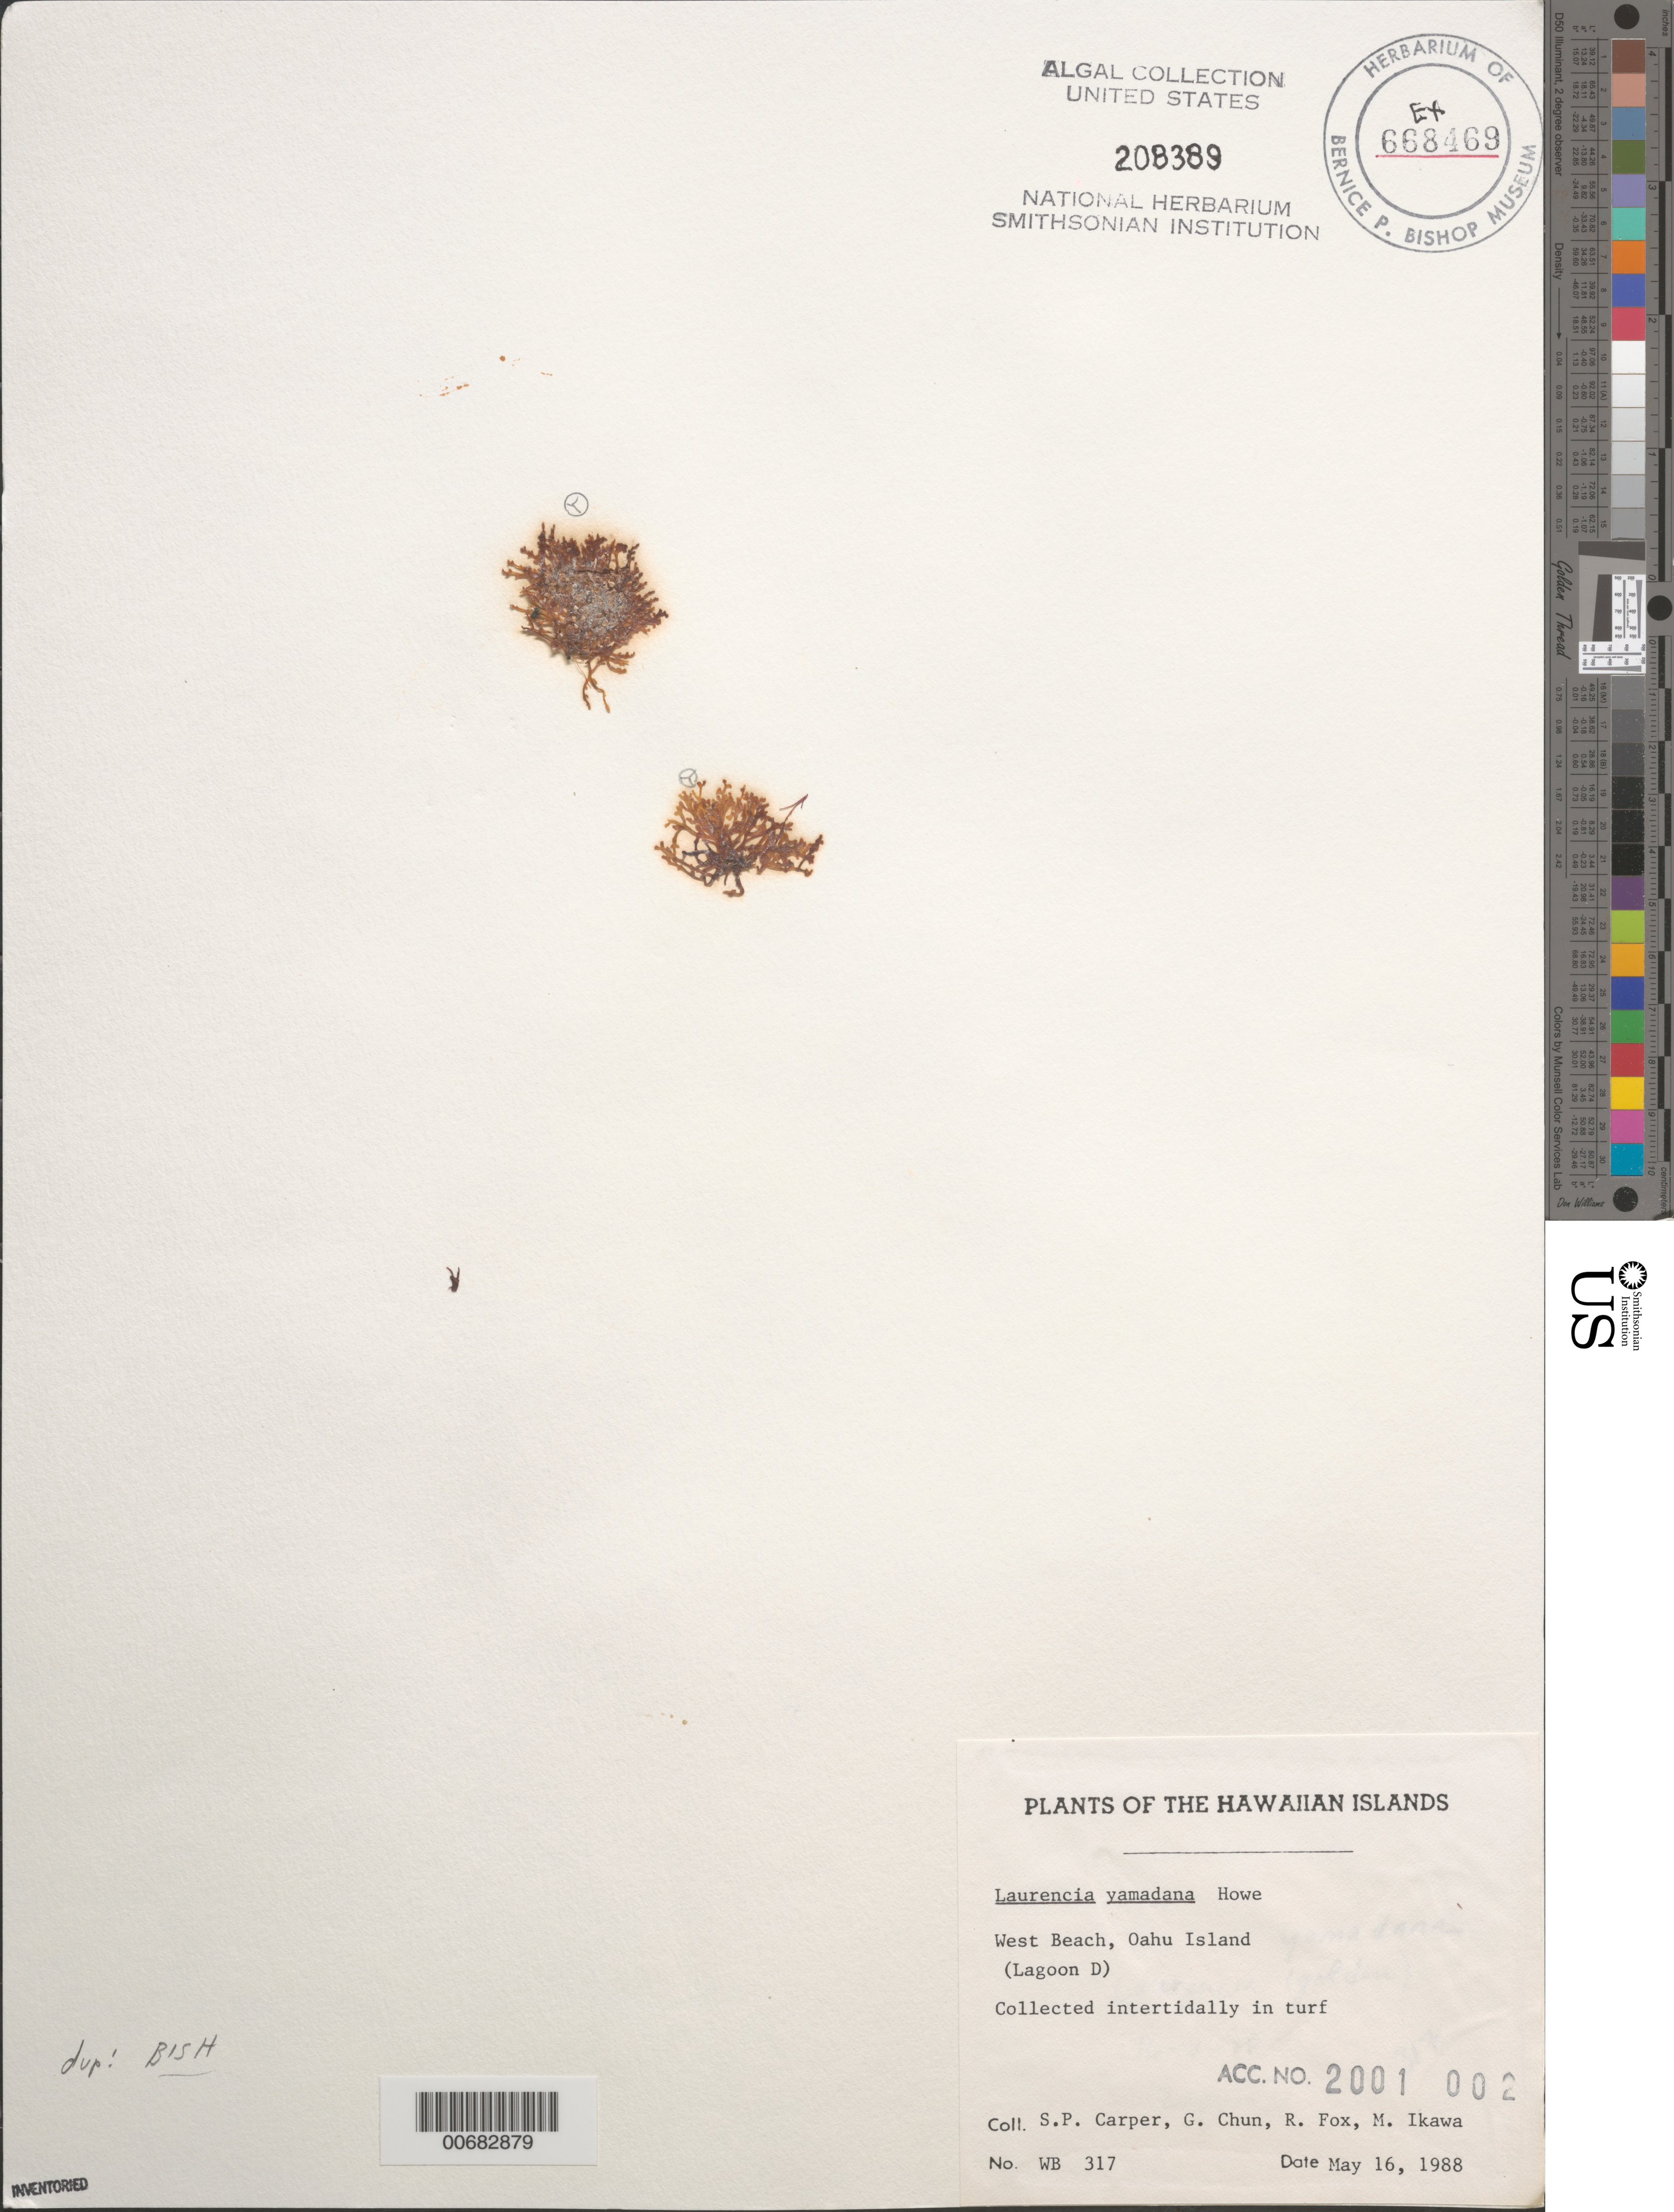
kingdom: Plantae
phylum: Rhodophyta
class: Florideophyceae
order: Ceramiales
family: Rhodomelaceae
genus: Palisada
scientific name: Palisada yamadana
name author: (M. Howe) K.W. Nam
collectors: S. Carper, G. Chun, R. Fox & M. Ikawa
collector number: WB 317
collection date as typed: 16 May 1988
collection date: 1988-05-16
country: United States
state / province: Hawaii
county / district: Honolulu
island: Oahu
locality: West Beach (Lagoon D)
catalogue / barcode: US 208389